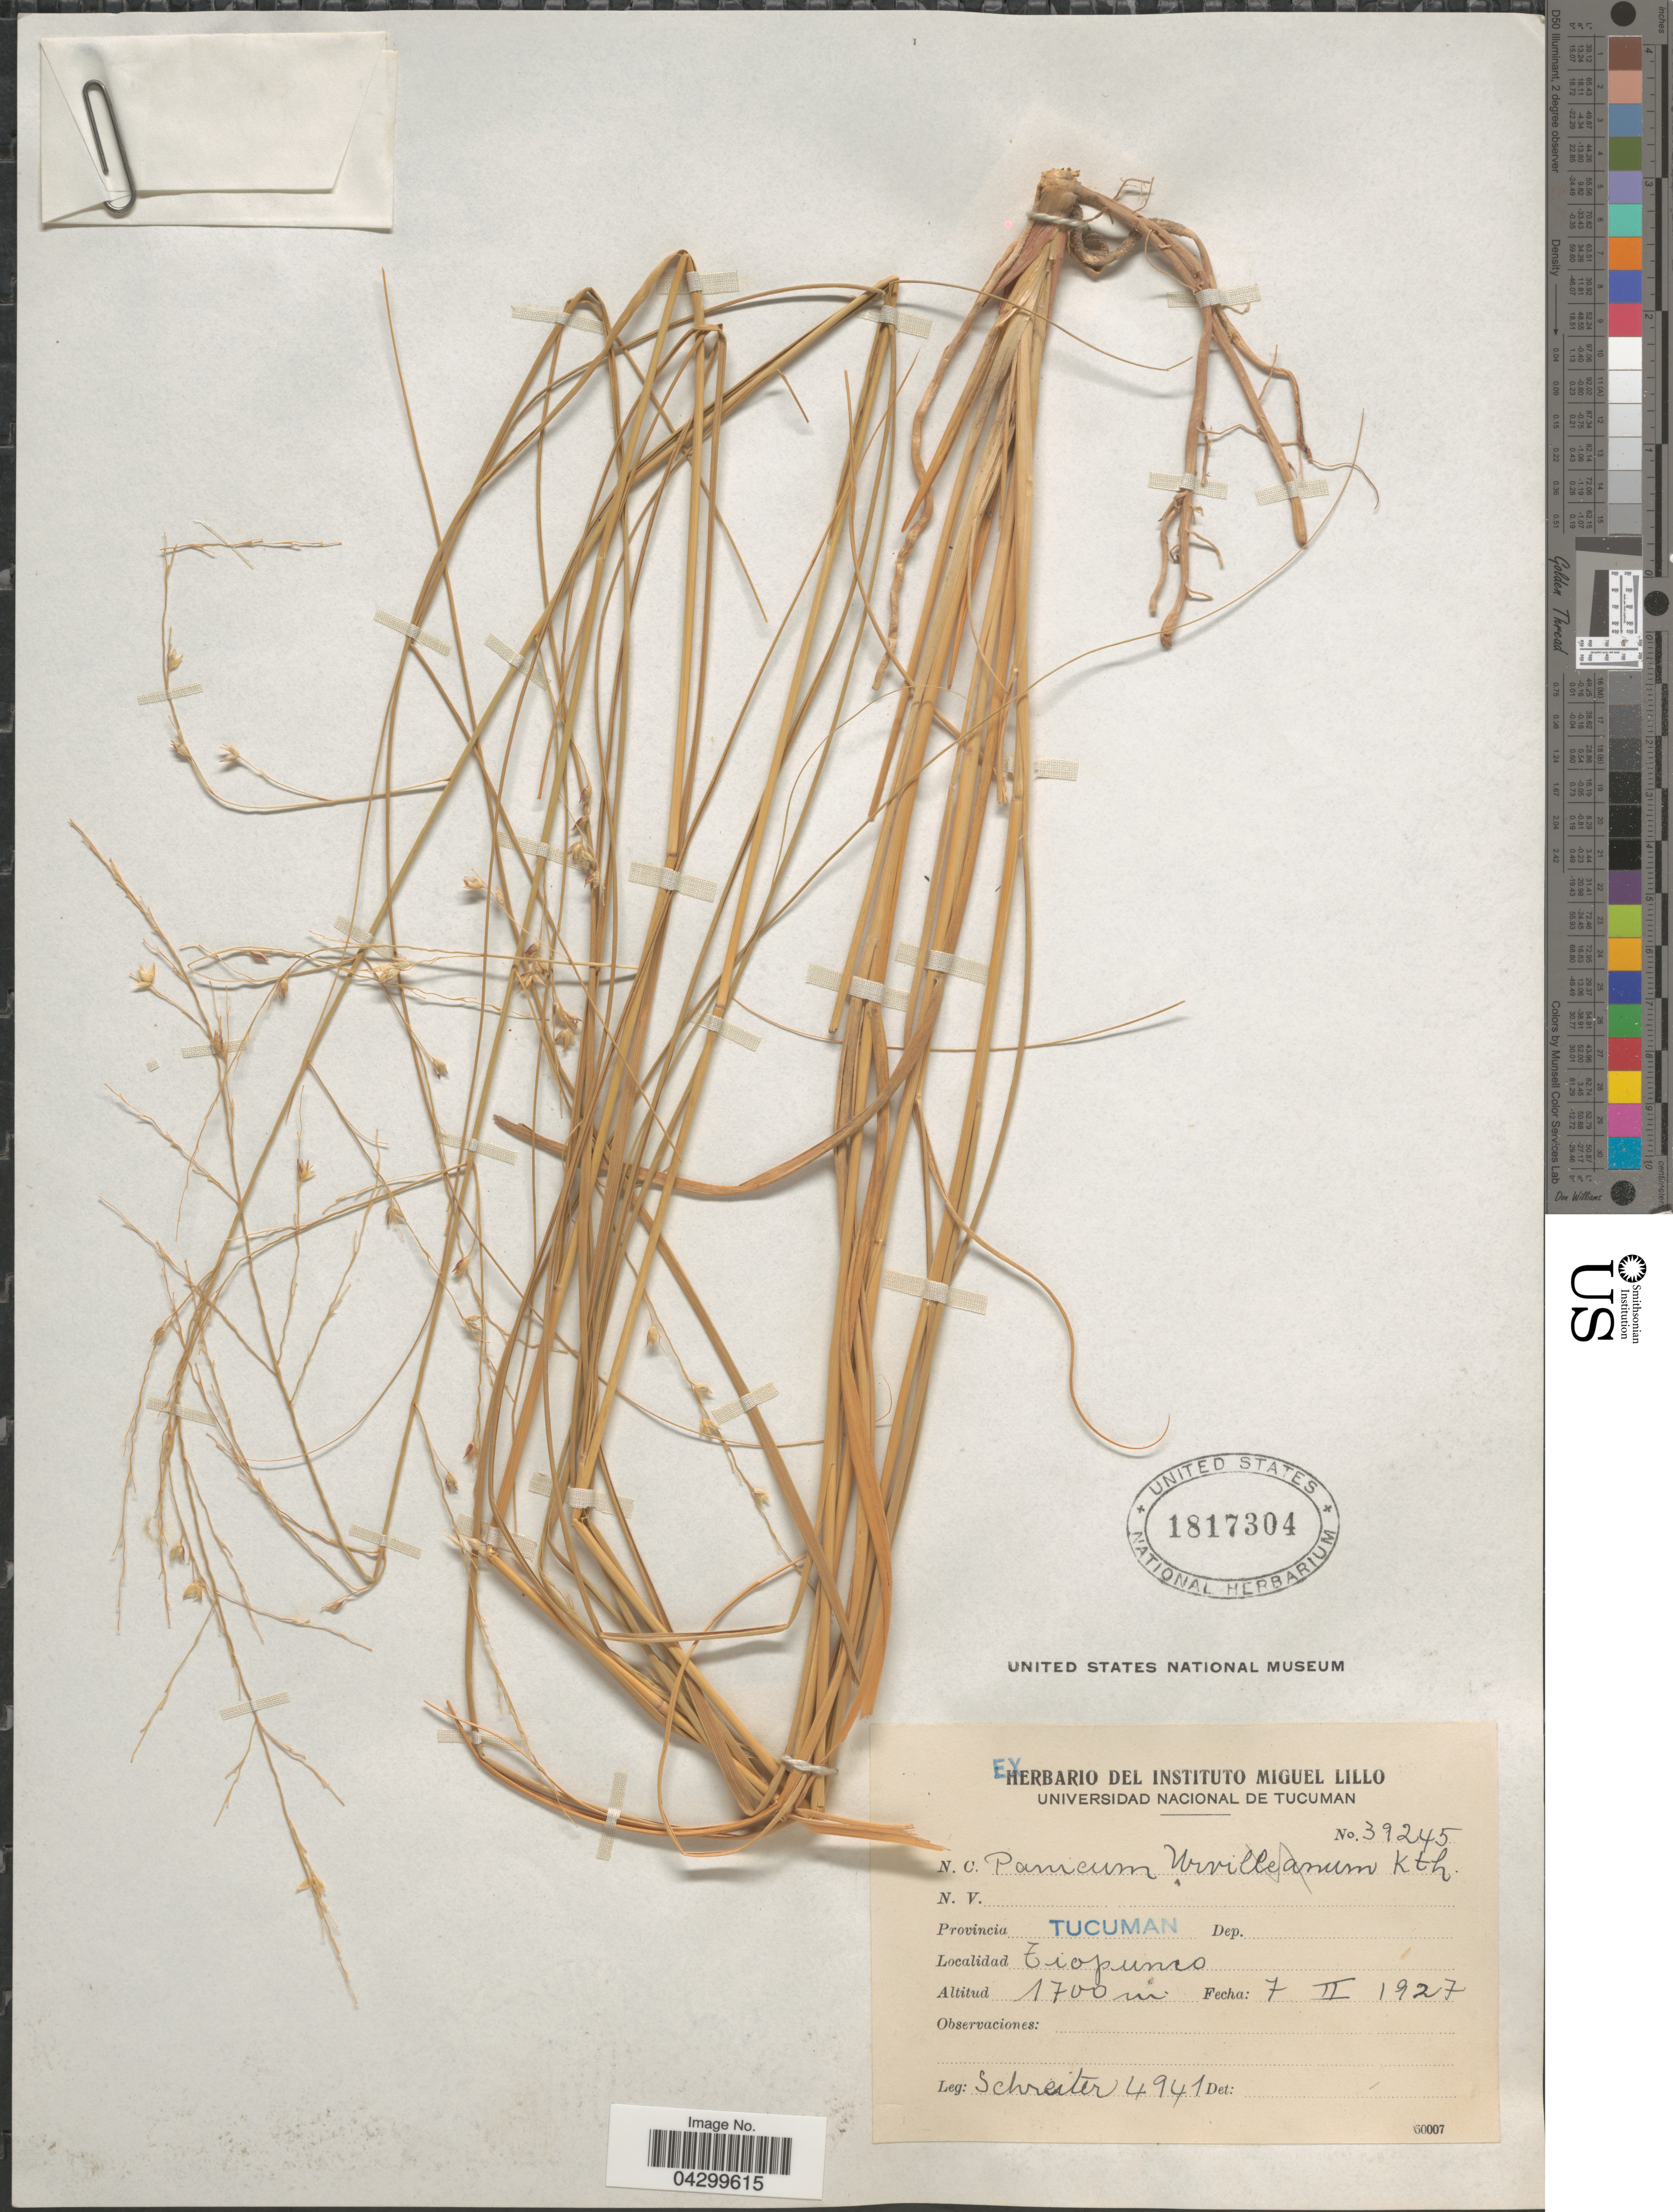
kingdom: Plantae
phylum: Tracheophyta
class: Liliopsida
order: Poales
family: Poaceae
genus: Panicum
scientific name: Panicum chloroleucum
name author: Griseb.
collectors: -. Schreiter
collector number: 4941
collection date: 1927-02-07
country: Argentina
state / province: Tucuman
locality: Tiopunco.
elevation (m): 1700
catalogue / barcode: US 1817304